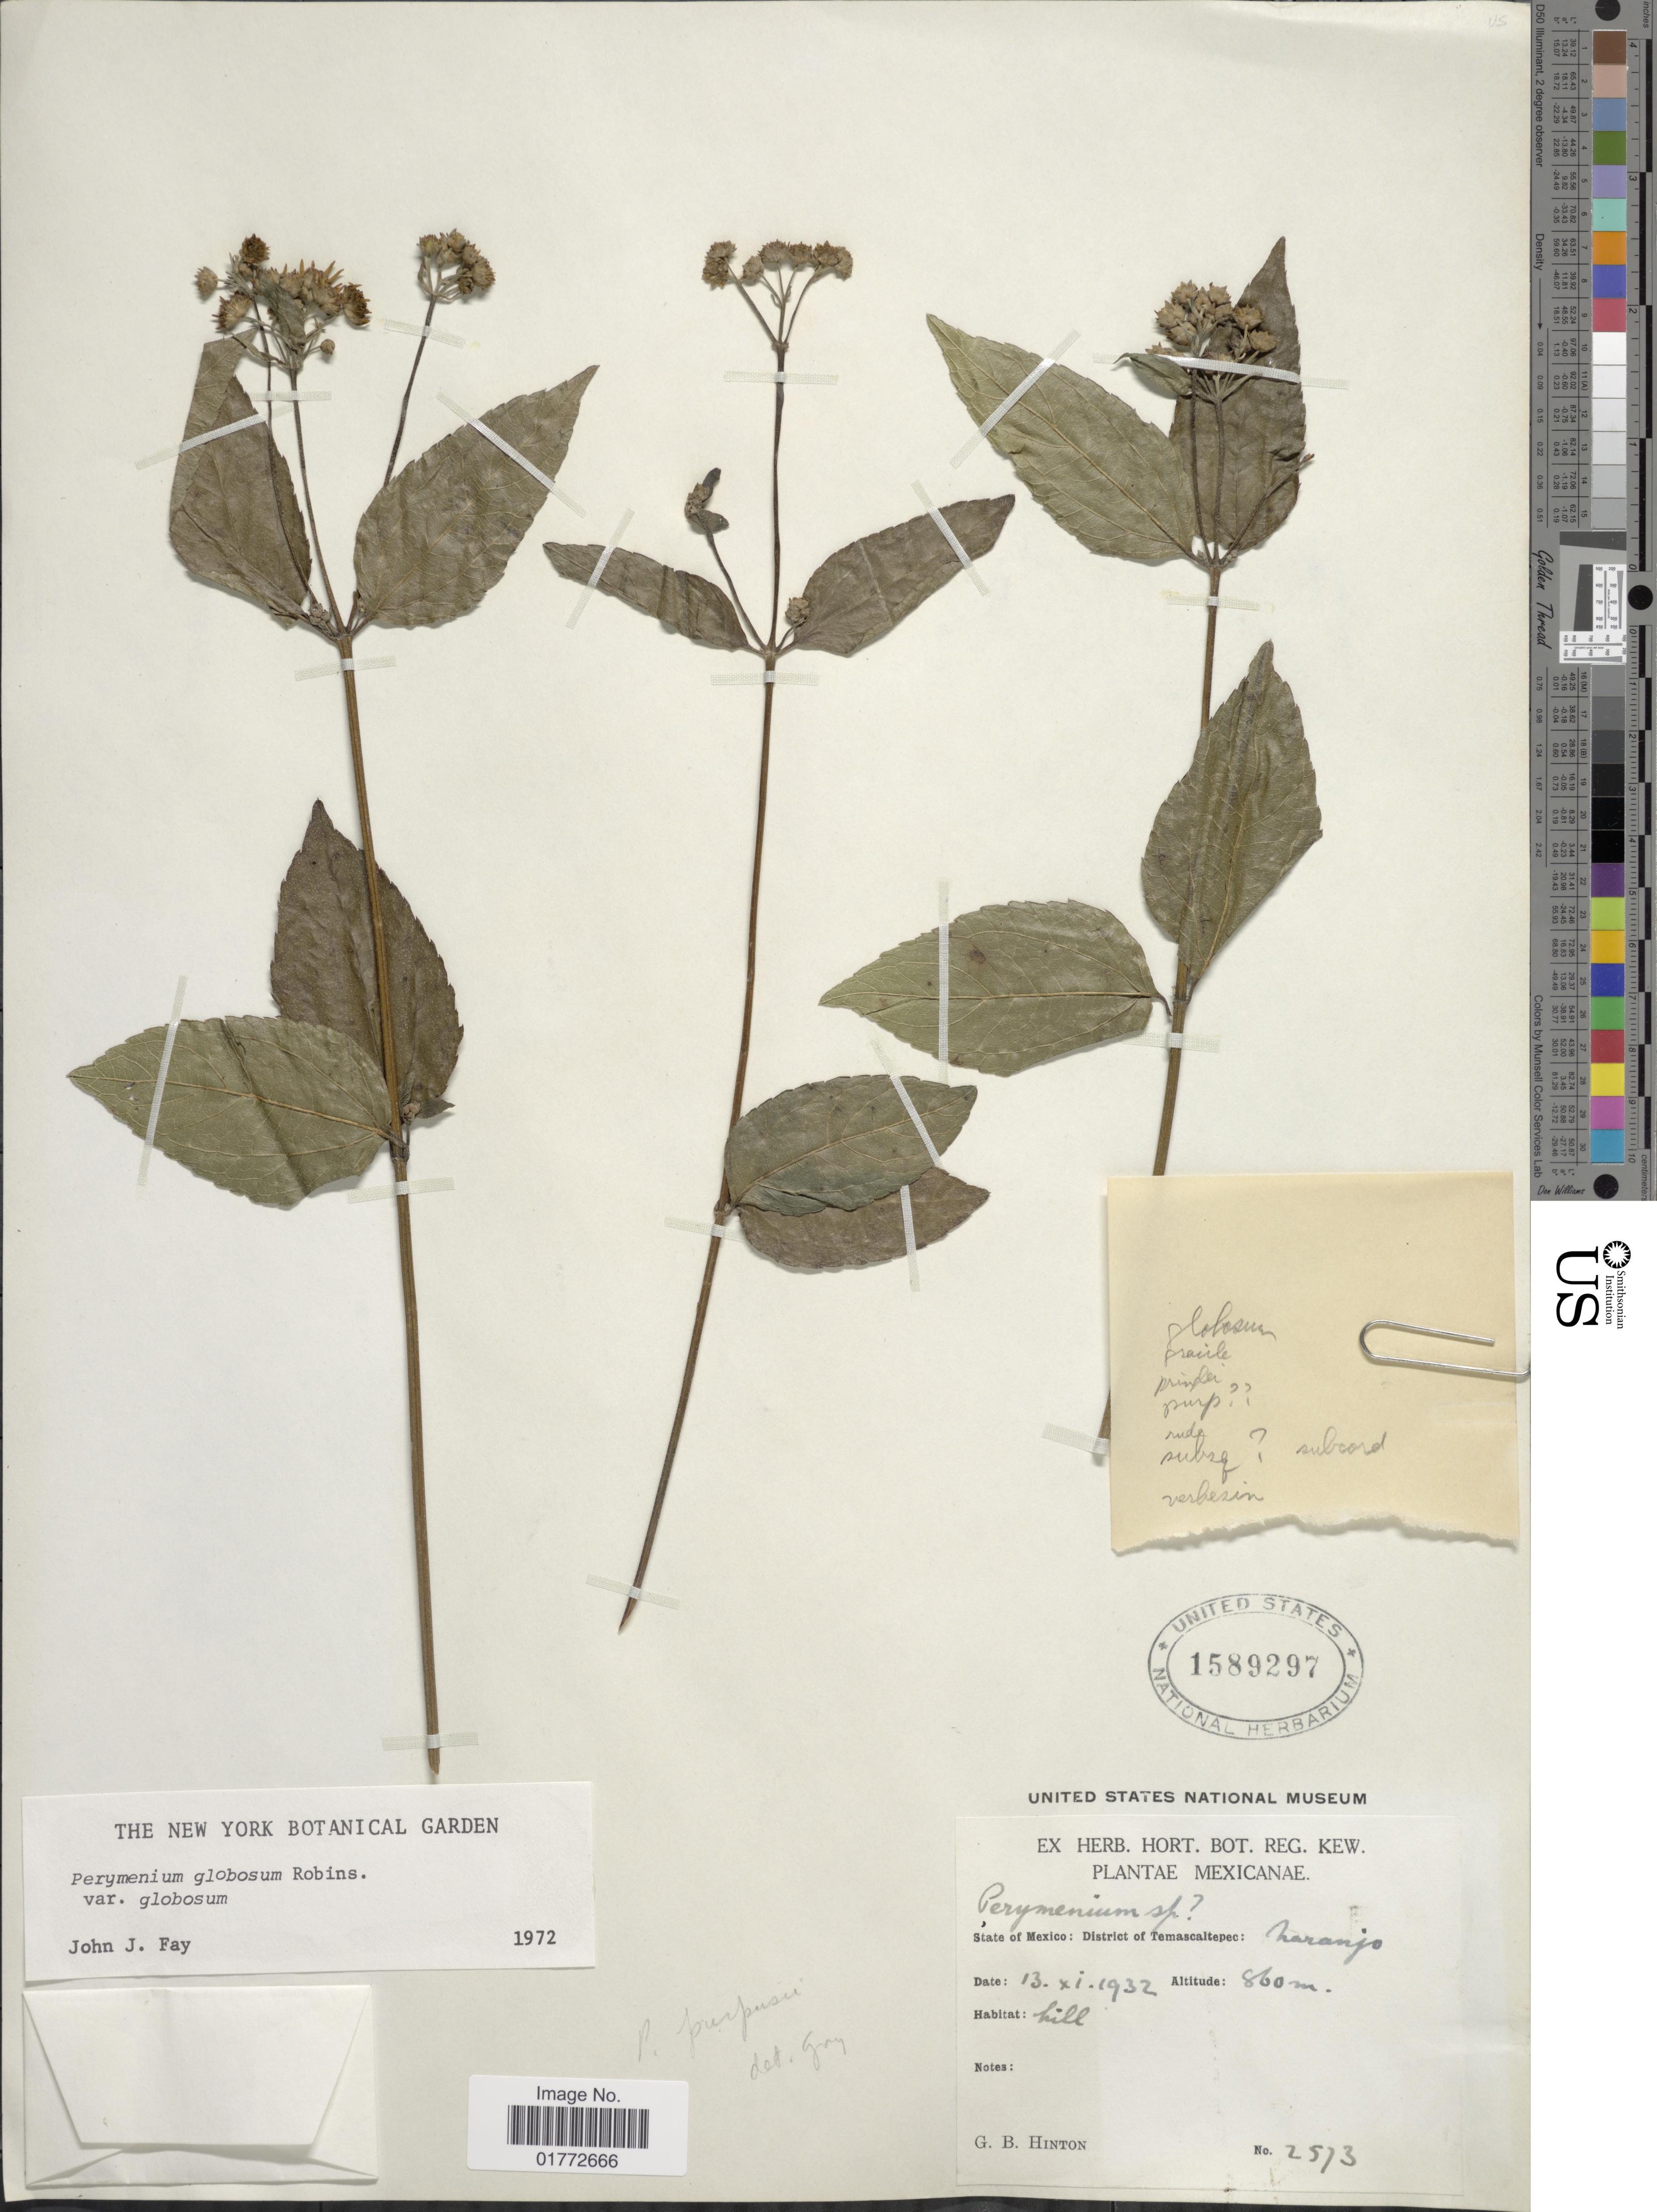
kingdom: Plantae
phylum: Tracheophyta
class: Magnoliopsida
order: Asterales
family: Asteraceae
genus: Perymenium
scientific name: Perymenium globosum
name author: B.L. Rob.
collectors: G. B. Hinton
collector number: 2573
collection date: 1932-11-13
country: Mexico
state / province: Michoacán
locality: District of Temascaltepec: Naranjo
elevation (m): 860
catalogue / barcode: US 1589297